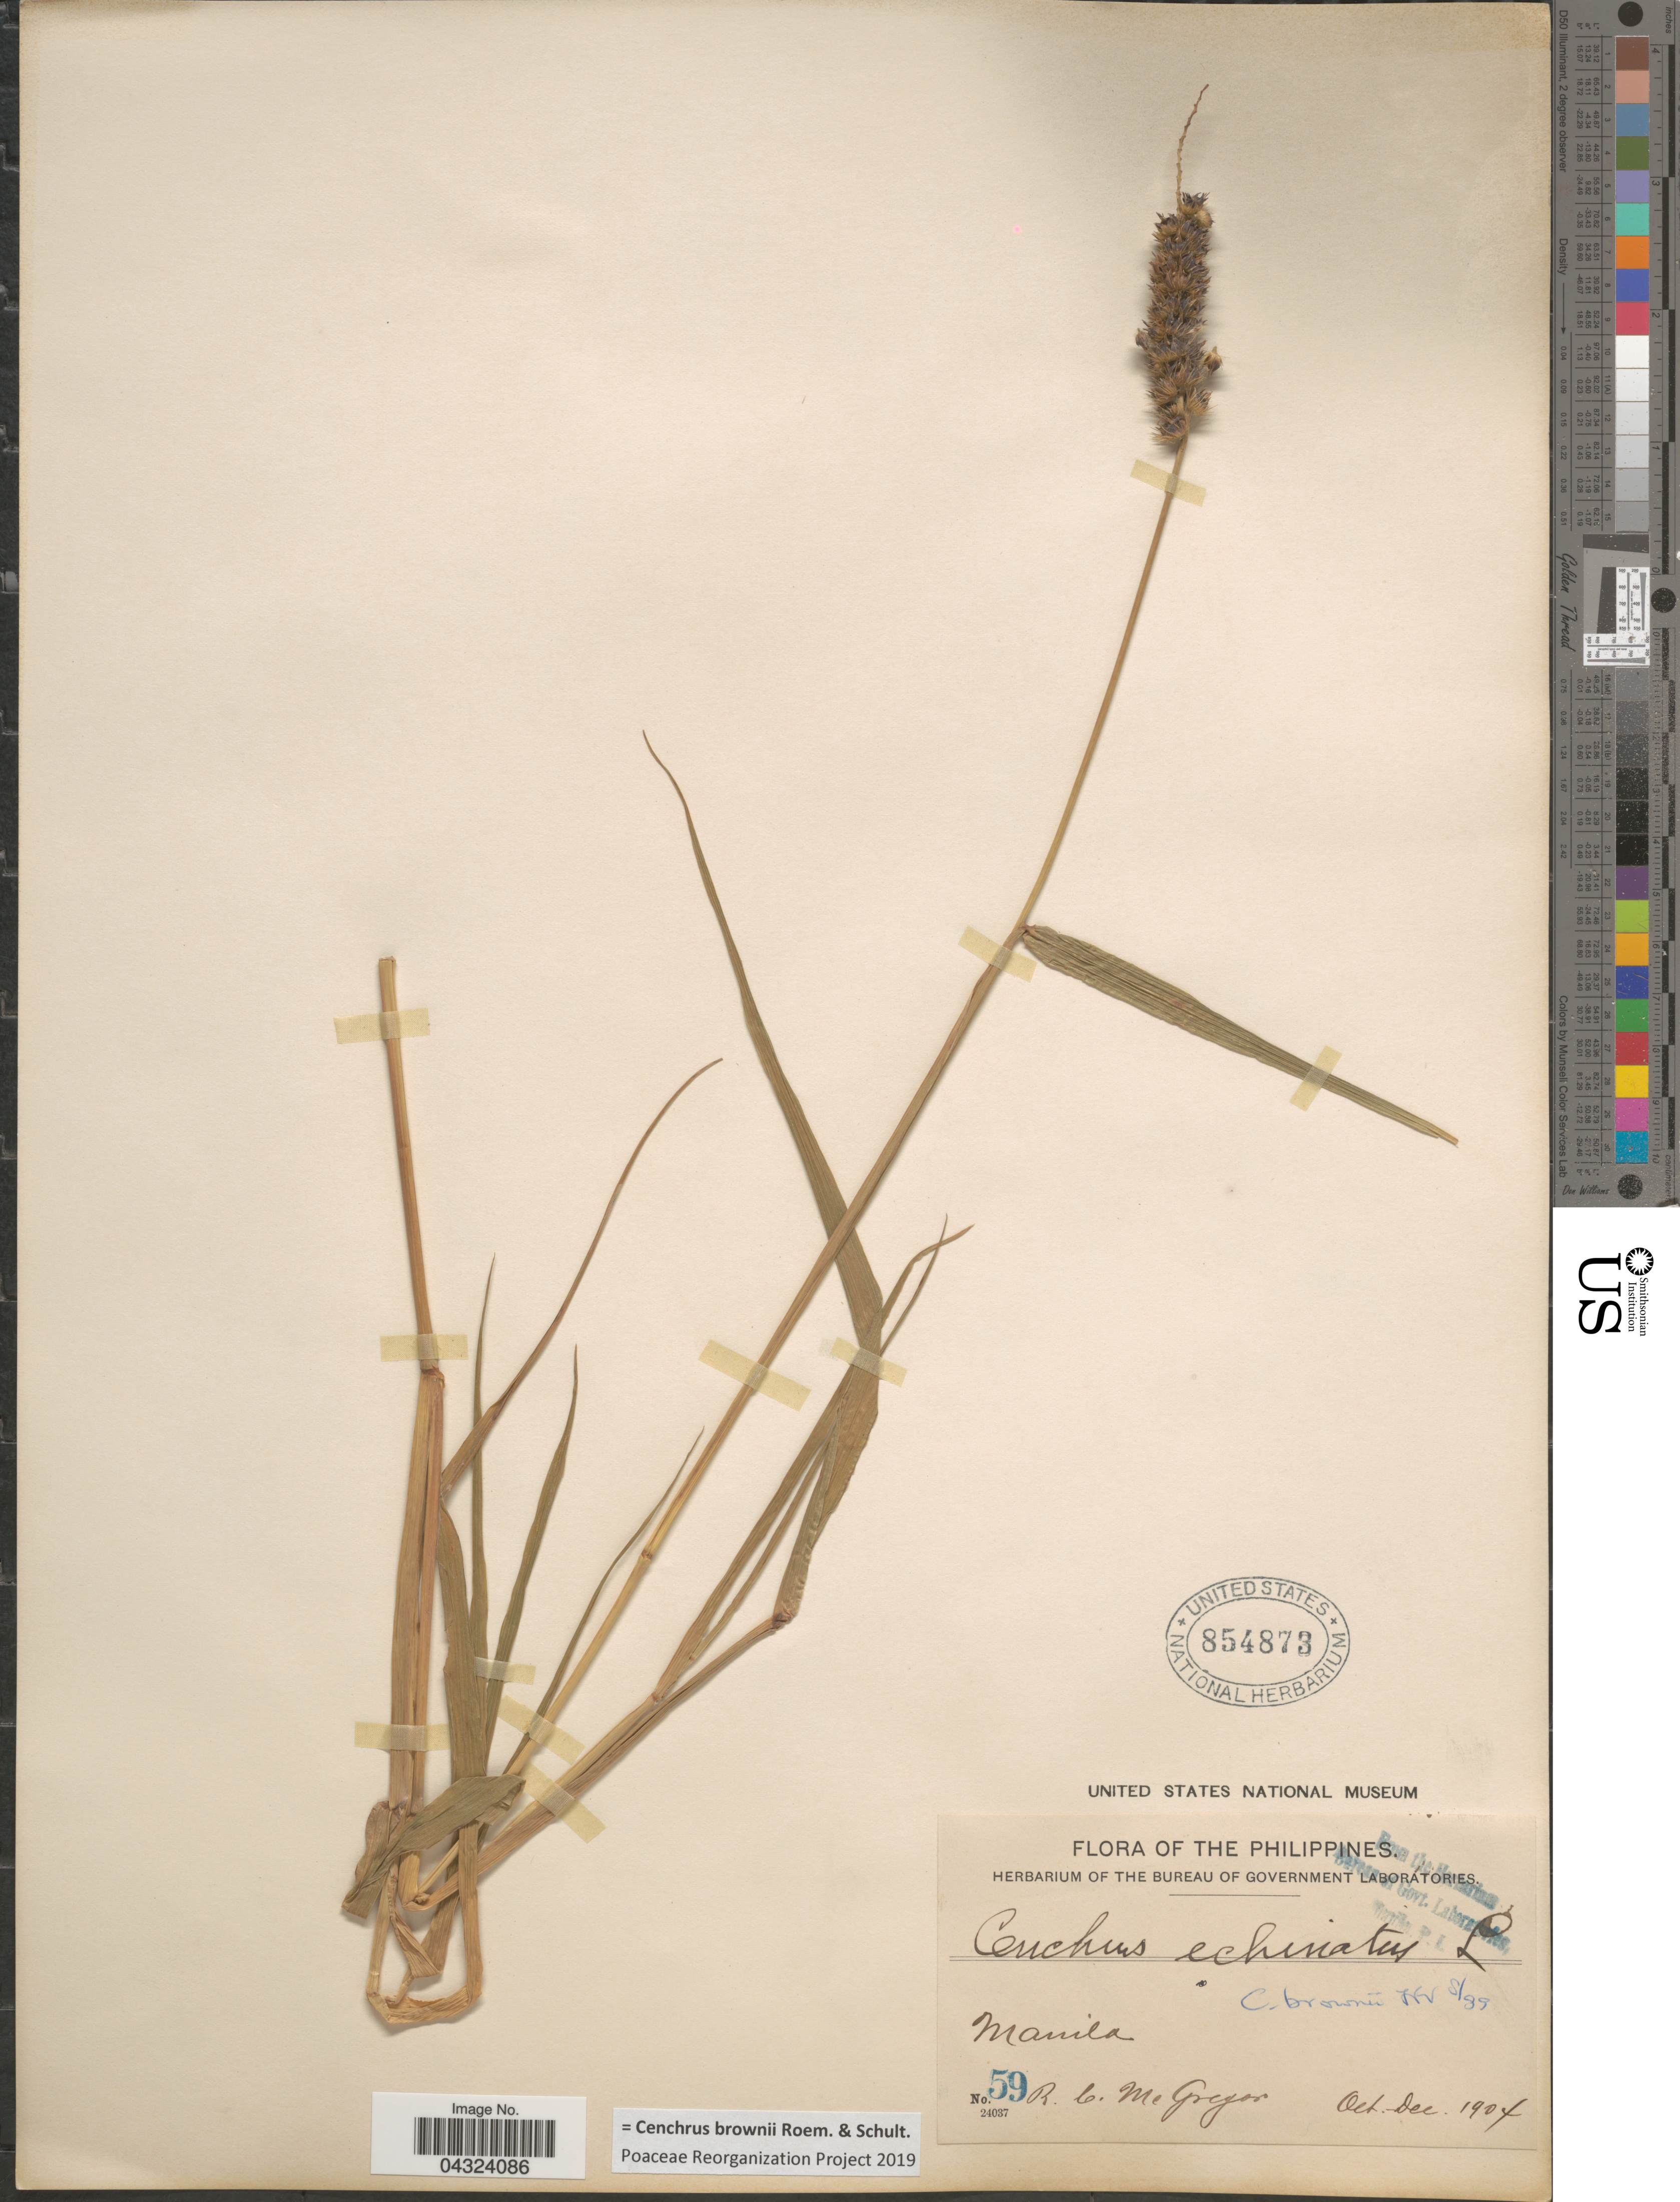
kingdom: Plantae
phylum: Tracheophyta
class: Liliopsida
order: Poales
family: Poaceae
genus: Cenchrus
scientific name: Cenchrus brownii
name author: Roem. & Schult.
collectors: R. C. McGregor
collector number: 59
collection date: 1904-10/1904-12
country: Philippines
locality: Manila.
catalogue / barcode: US 854873